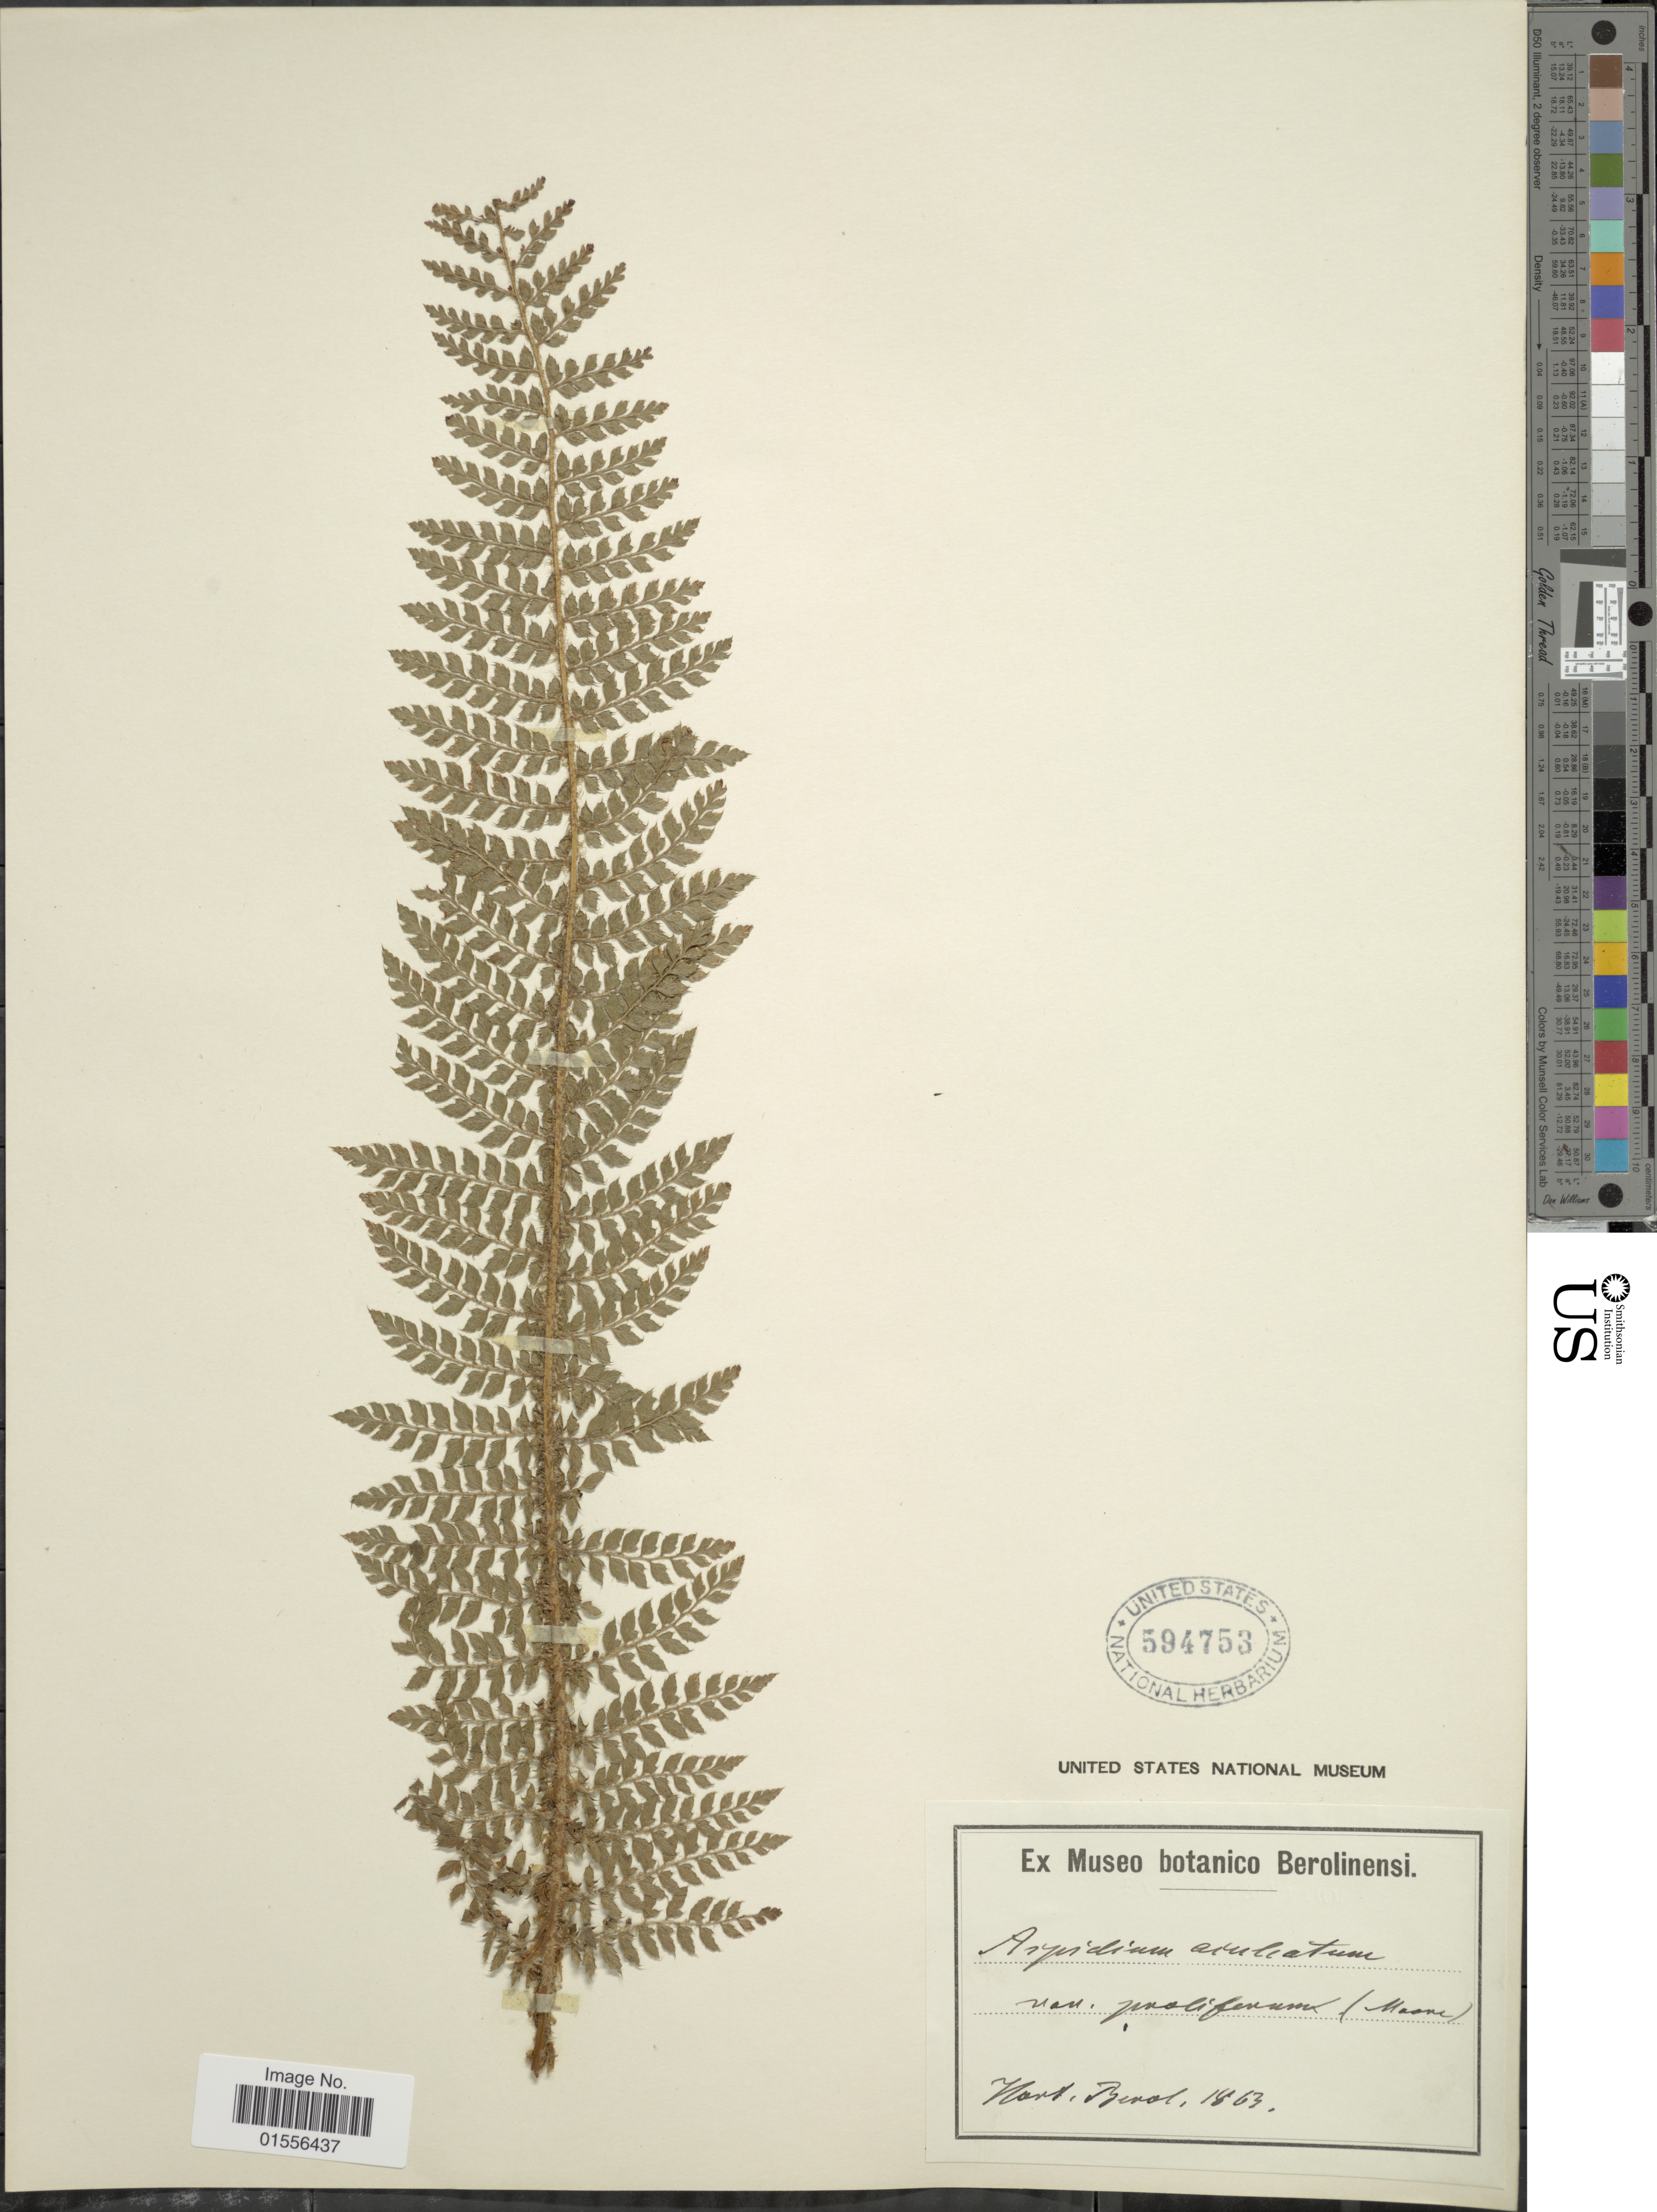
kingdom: Plantae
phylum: Tracheophyta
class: Polypodiopsida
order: Polypodiales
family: Dryopteridaceae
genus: Polystichum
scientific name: Polystichum setiferum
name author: (Forssk.) Moore ex Woynar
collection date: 1863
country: Germany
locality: Hort Berol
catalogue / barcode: US 594753